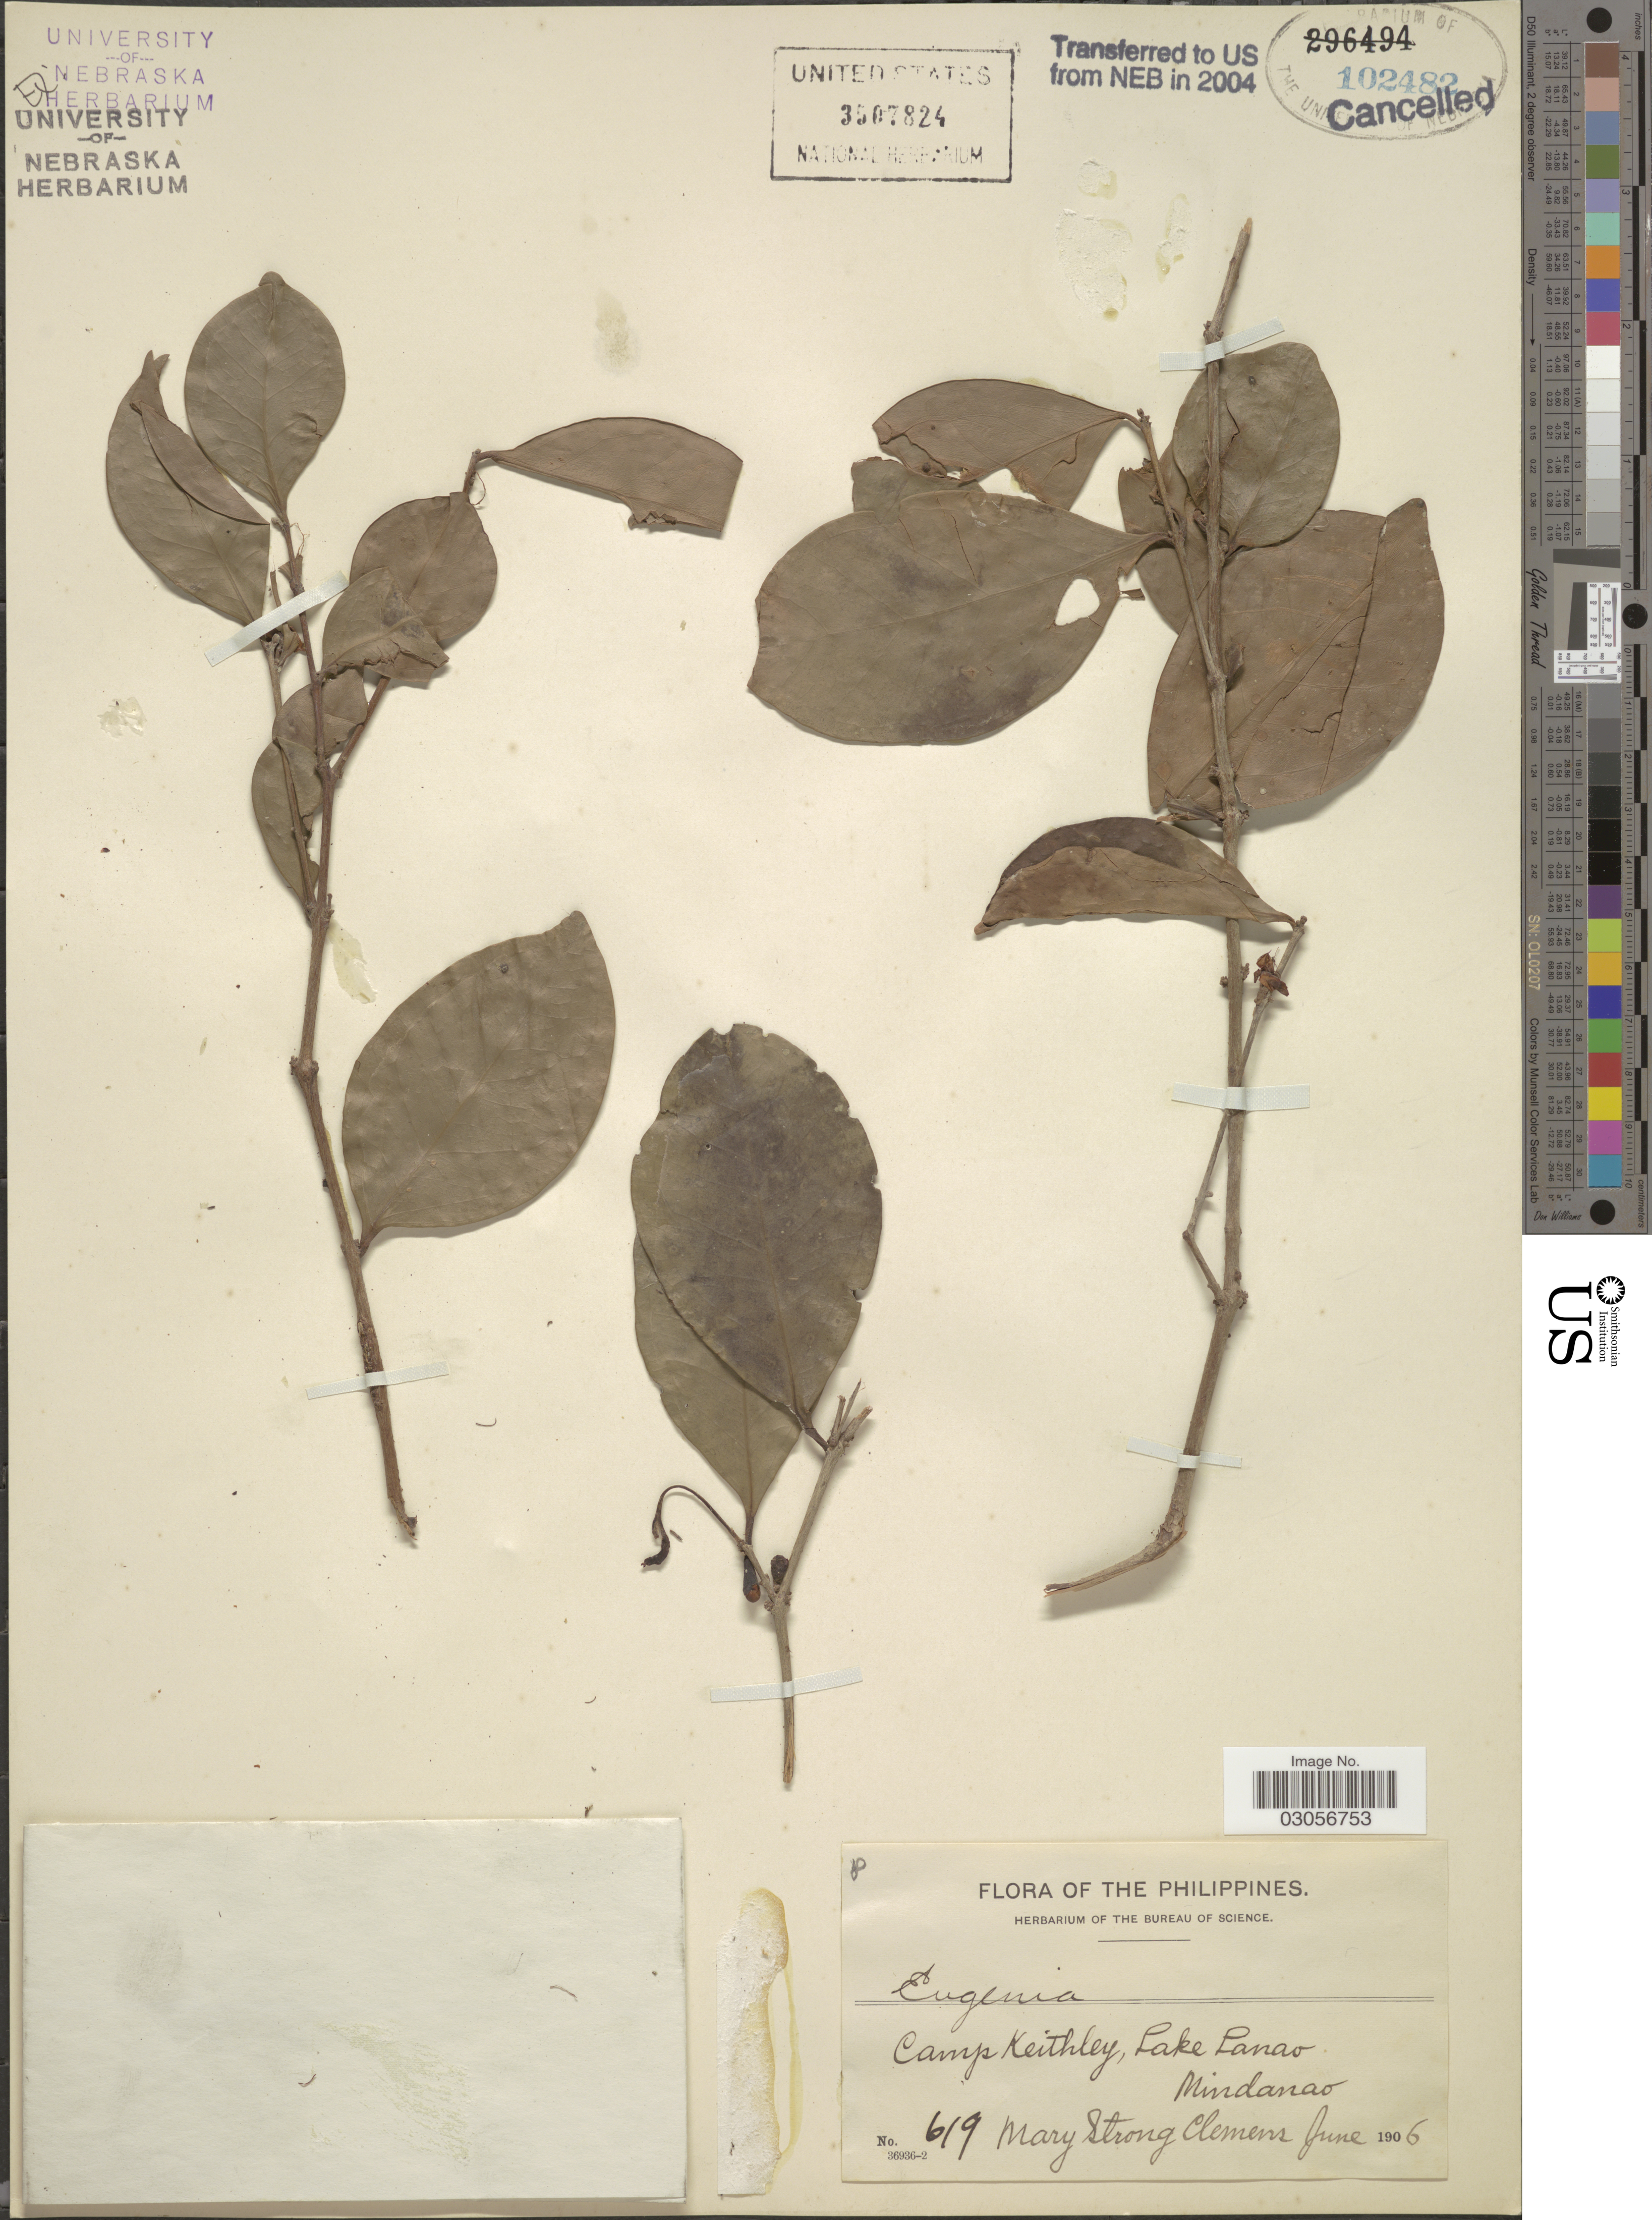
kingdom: Plantae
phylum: Tracheophyta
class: Magnoliopsida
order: Myrtales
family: Myrtaceae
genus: Eugenia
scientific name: Eugenia sp.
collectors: M. S. Clemens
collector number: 619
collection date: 1906-06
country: Philippines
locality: Camp Keithley, Lake Lanao, Mindanao.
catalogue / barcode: US 3507824